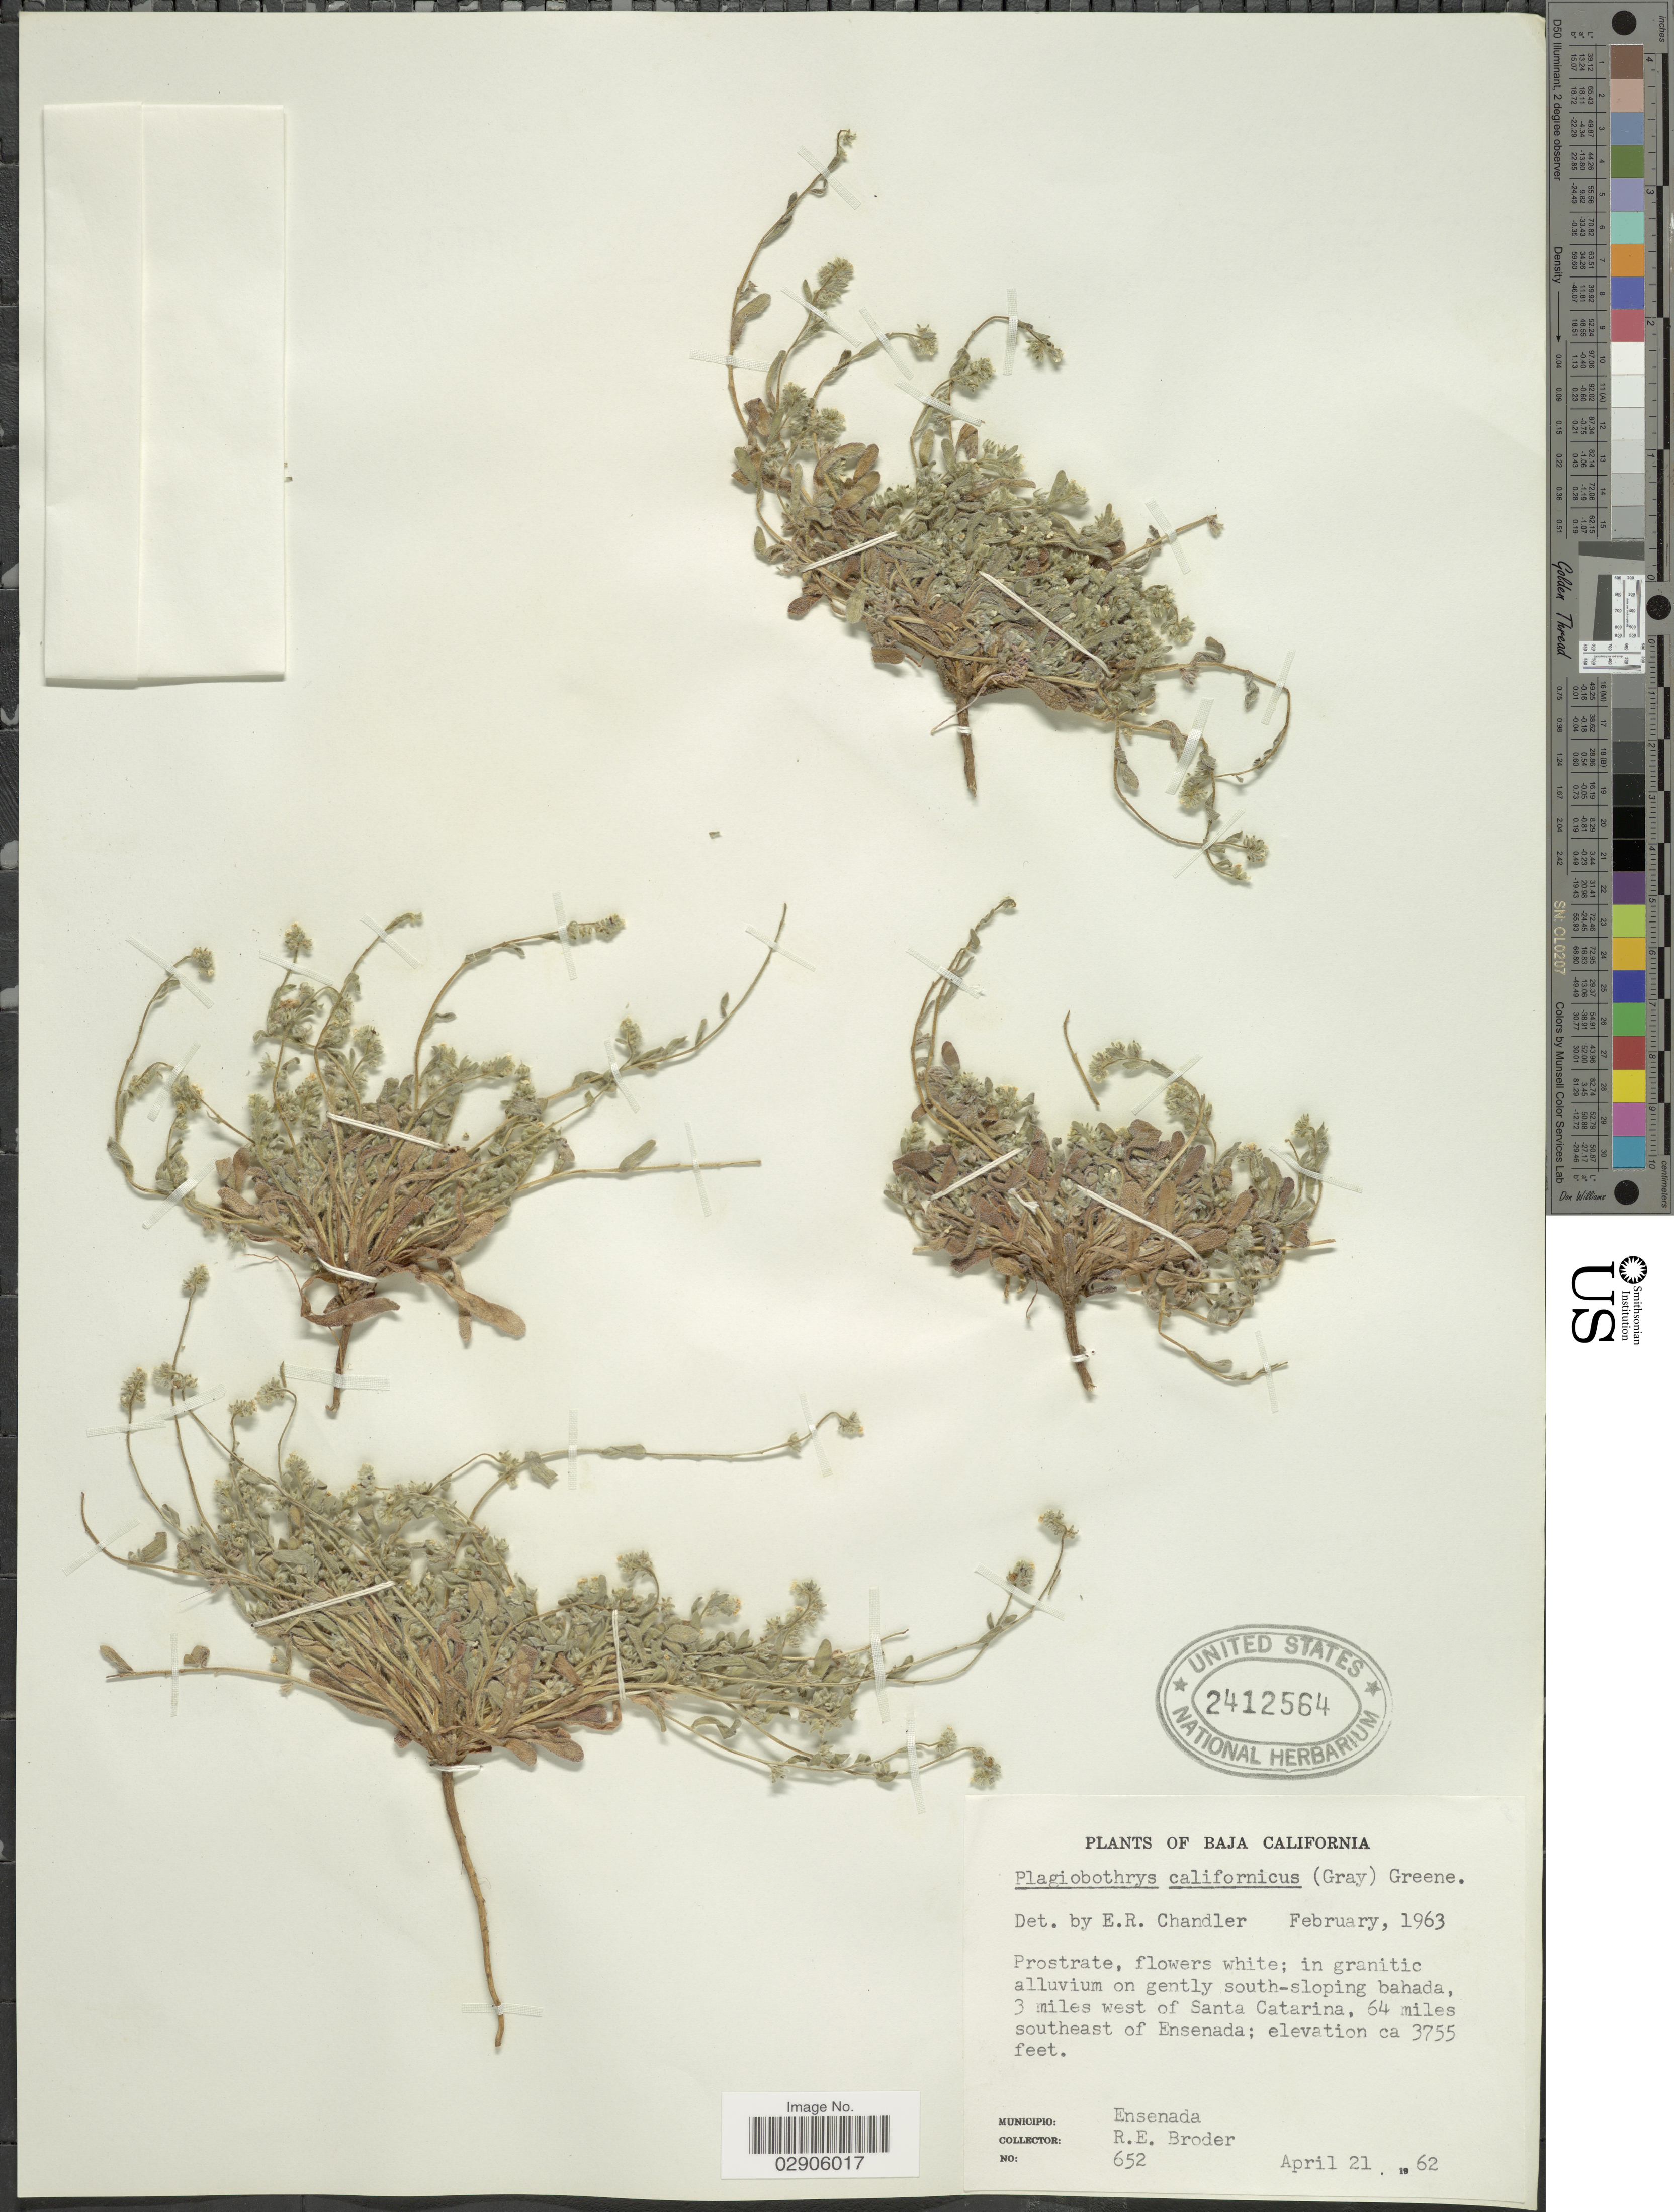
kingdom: Plantae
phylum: Tracheophyta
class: Magnoliopsida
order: Boraginales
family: Boraginaceae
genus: Plagiobothrys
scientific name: Plagiobothrys californicus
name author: (A. Gray) Greene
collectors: R. Broder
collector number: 652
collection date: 1962-04-21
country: Mexico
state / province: Baja California Norte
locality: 3 miles west of Santa Catarina, 64 miles southeast of Ensenada, Municipio: Ensenada.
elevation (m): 1145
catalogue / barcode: US 2412564